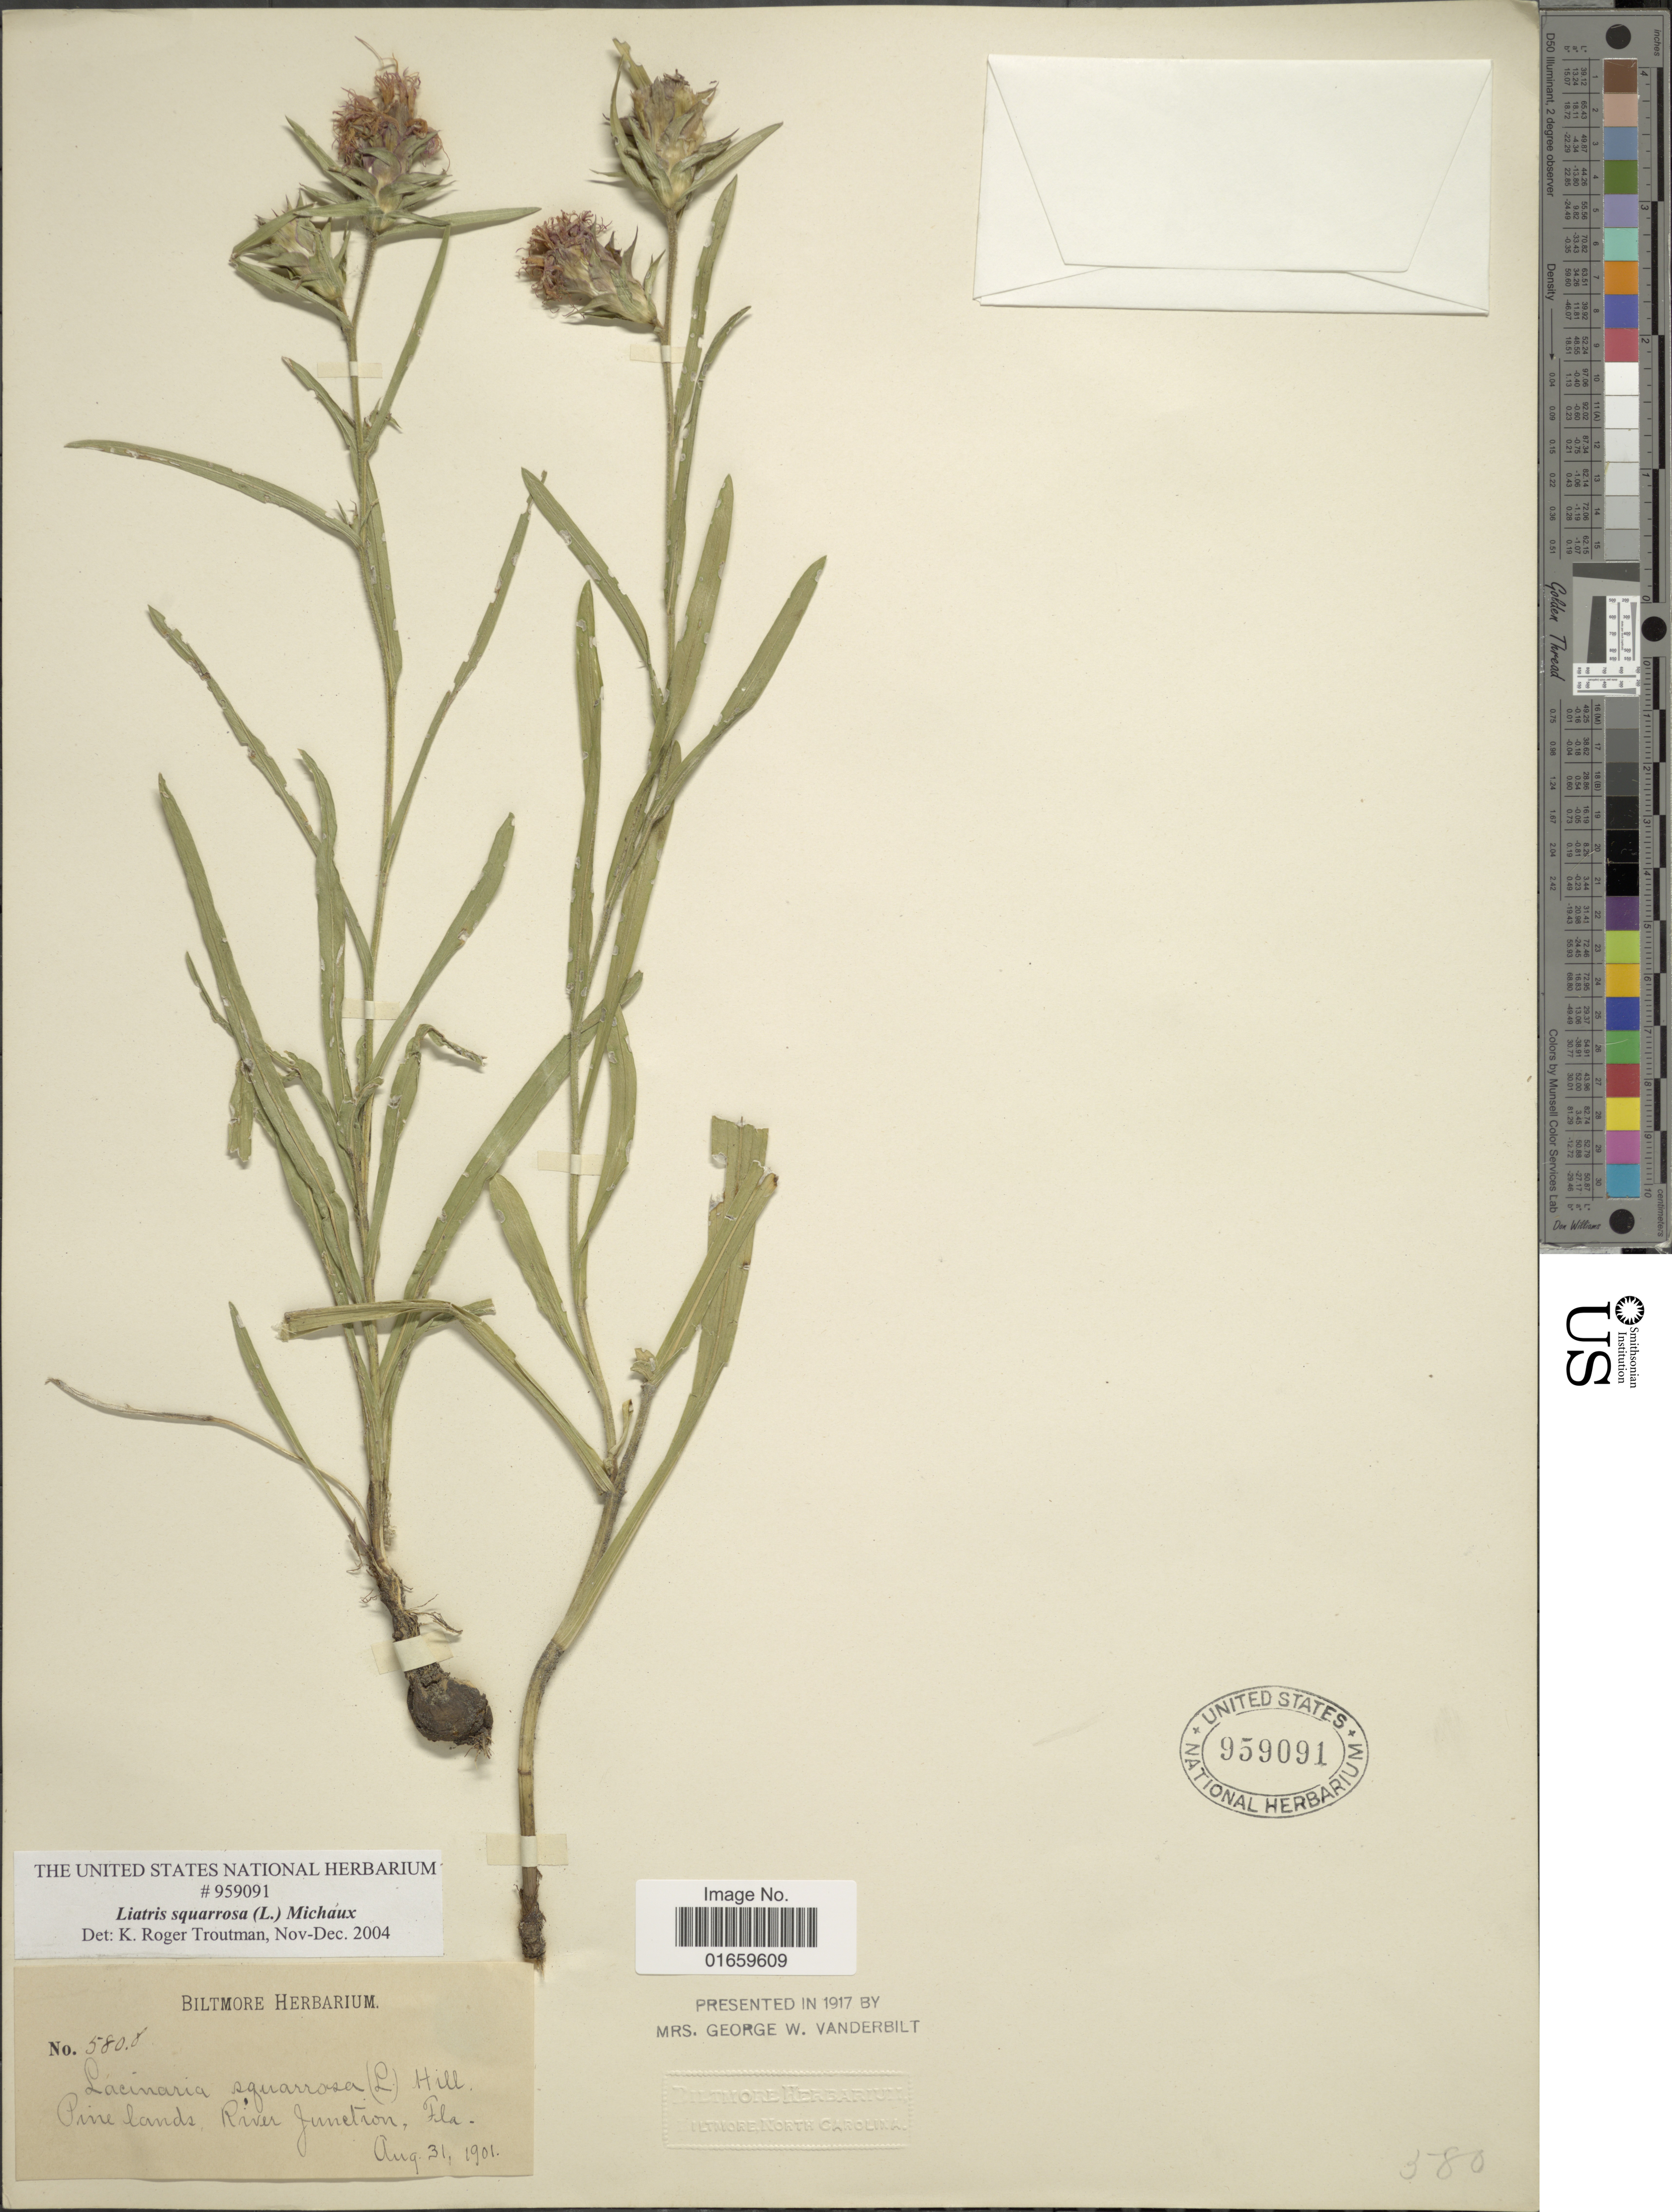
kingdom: Plantae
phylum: Tracheophyta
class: Magnoliopsida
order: Asterales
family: Asteraceae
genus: Liatris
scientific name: Liatris squarrosa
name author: (L.) Michx.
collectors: ex herb. Biltmore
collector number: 580.8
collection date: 1901-08-31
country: United States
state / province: Florida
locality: Pine lands River Junction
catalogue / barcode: US 959091